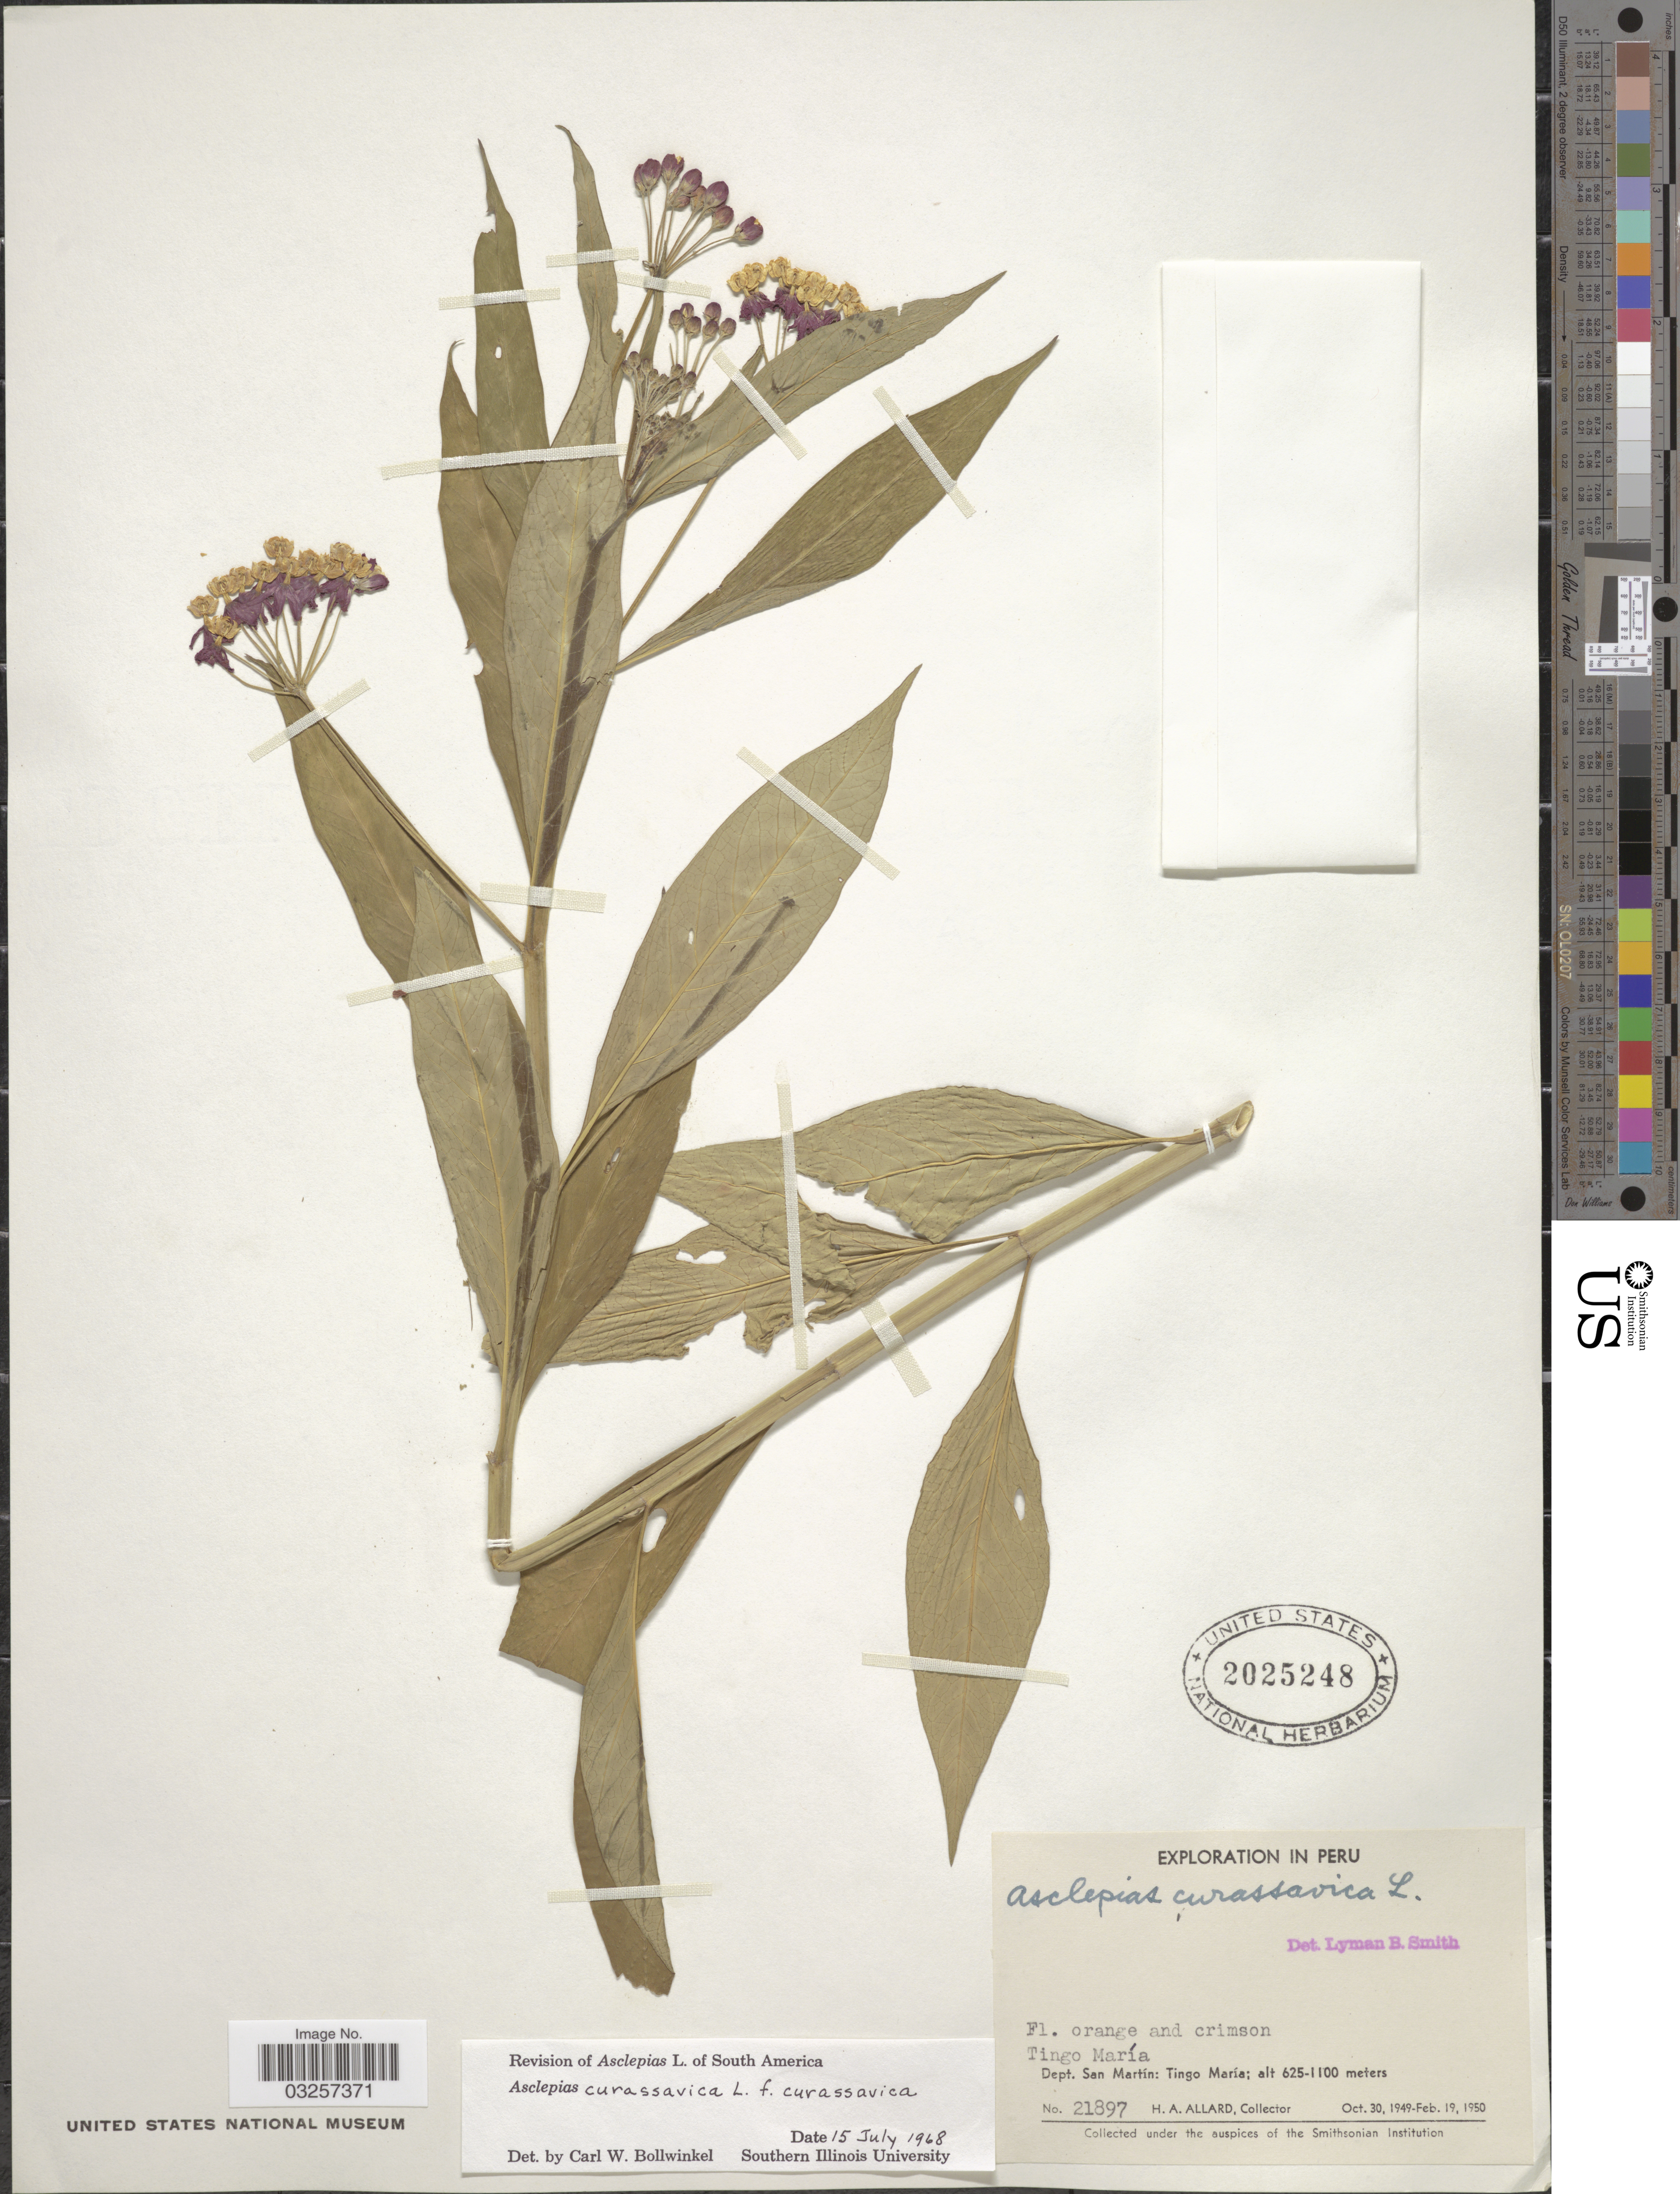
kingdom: Plantae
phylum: Tracheophyta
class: Magnoliopsida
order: Gentianales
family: Apocynaceae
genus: Asclepias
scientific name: Asclepias curassavica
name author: L.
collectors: H. A. Allard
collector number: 21897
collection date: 1949-10-30/1950-02-19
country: Peru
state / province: San Martín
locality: Tingo María. Dept. San Martín: Tingo María.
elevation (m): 625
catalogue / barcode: US 2025248